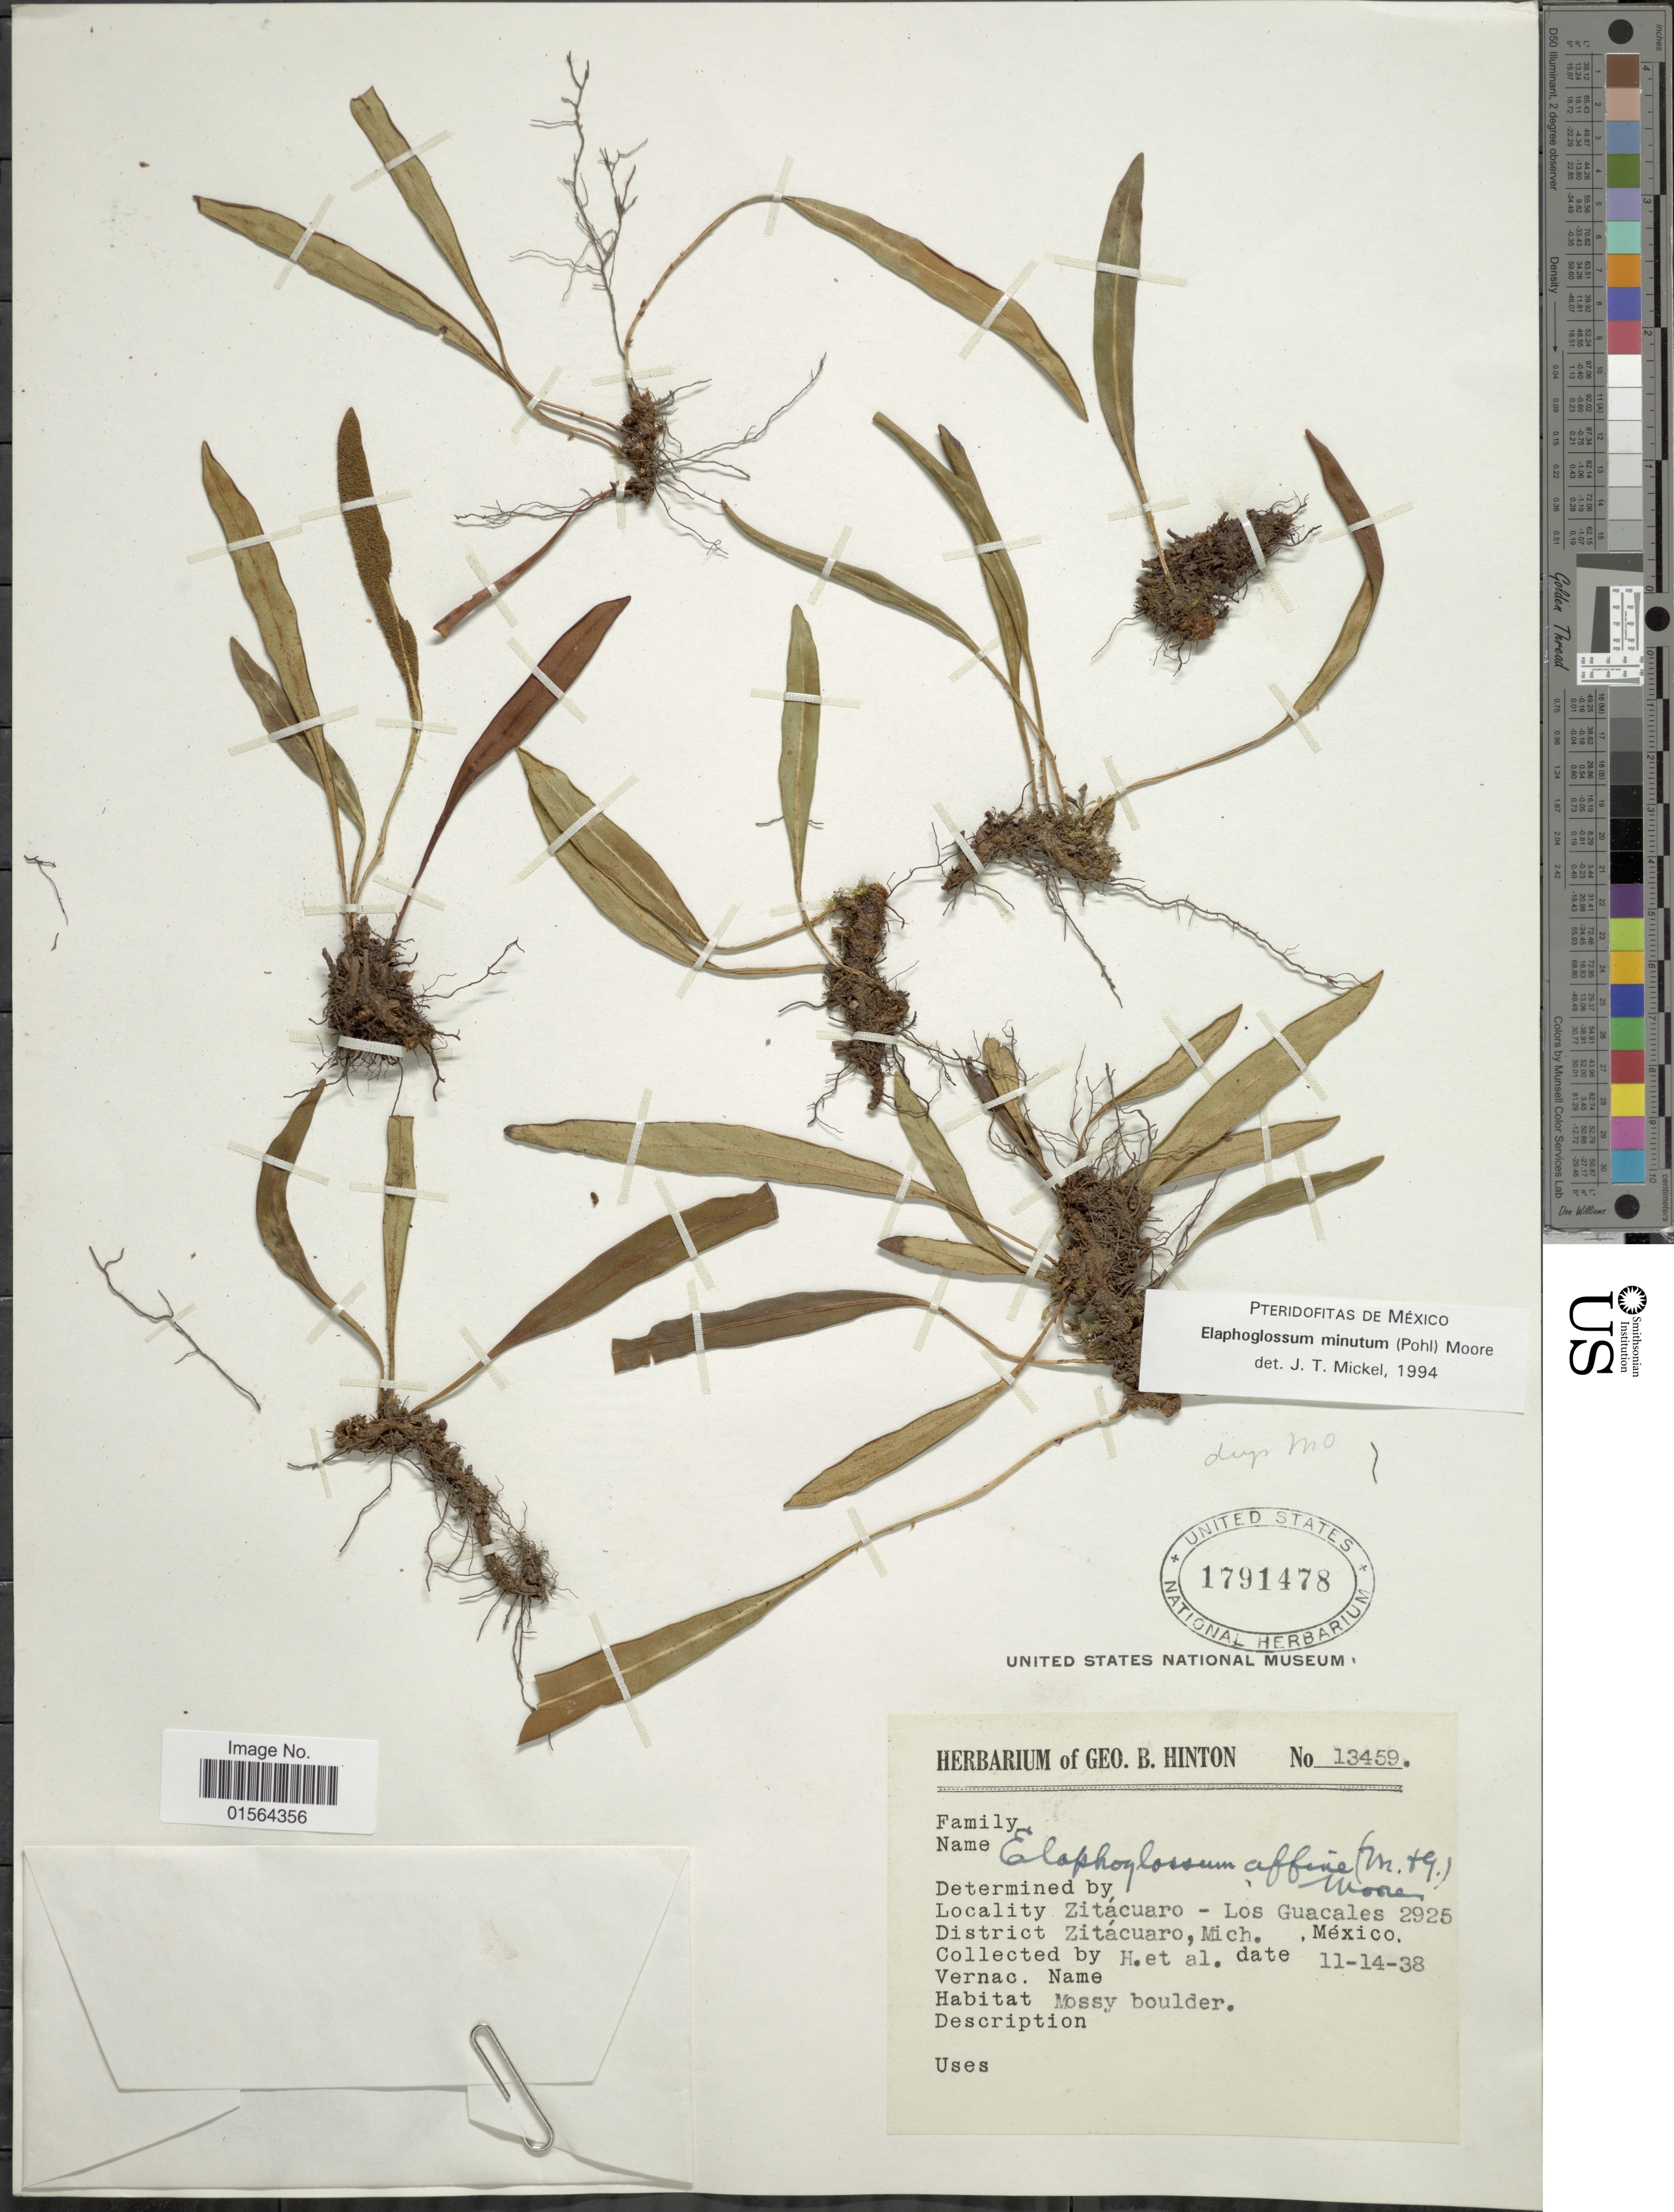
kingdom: Plantae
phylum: Tracheophyta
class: Polypodiopsida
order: Polypodiales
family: Dryopteridaceae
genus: Elaphoglossum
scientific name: Elaphoglossum minutum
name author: (Pohl ex Fée) T. Moore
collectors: G. B. Hinton & et al.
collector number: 13459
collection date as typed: Transcribed d/m/y: 14/11/38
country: Mexico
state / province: Michoacán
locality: Zitacuaro, Los Guacales, District Zitacuaro, Mich.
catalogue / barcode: US 1791478